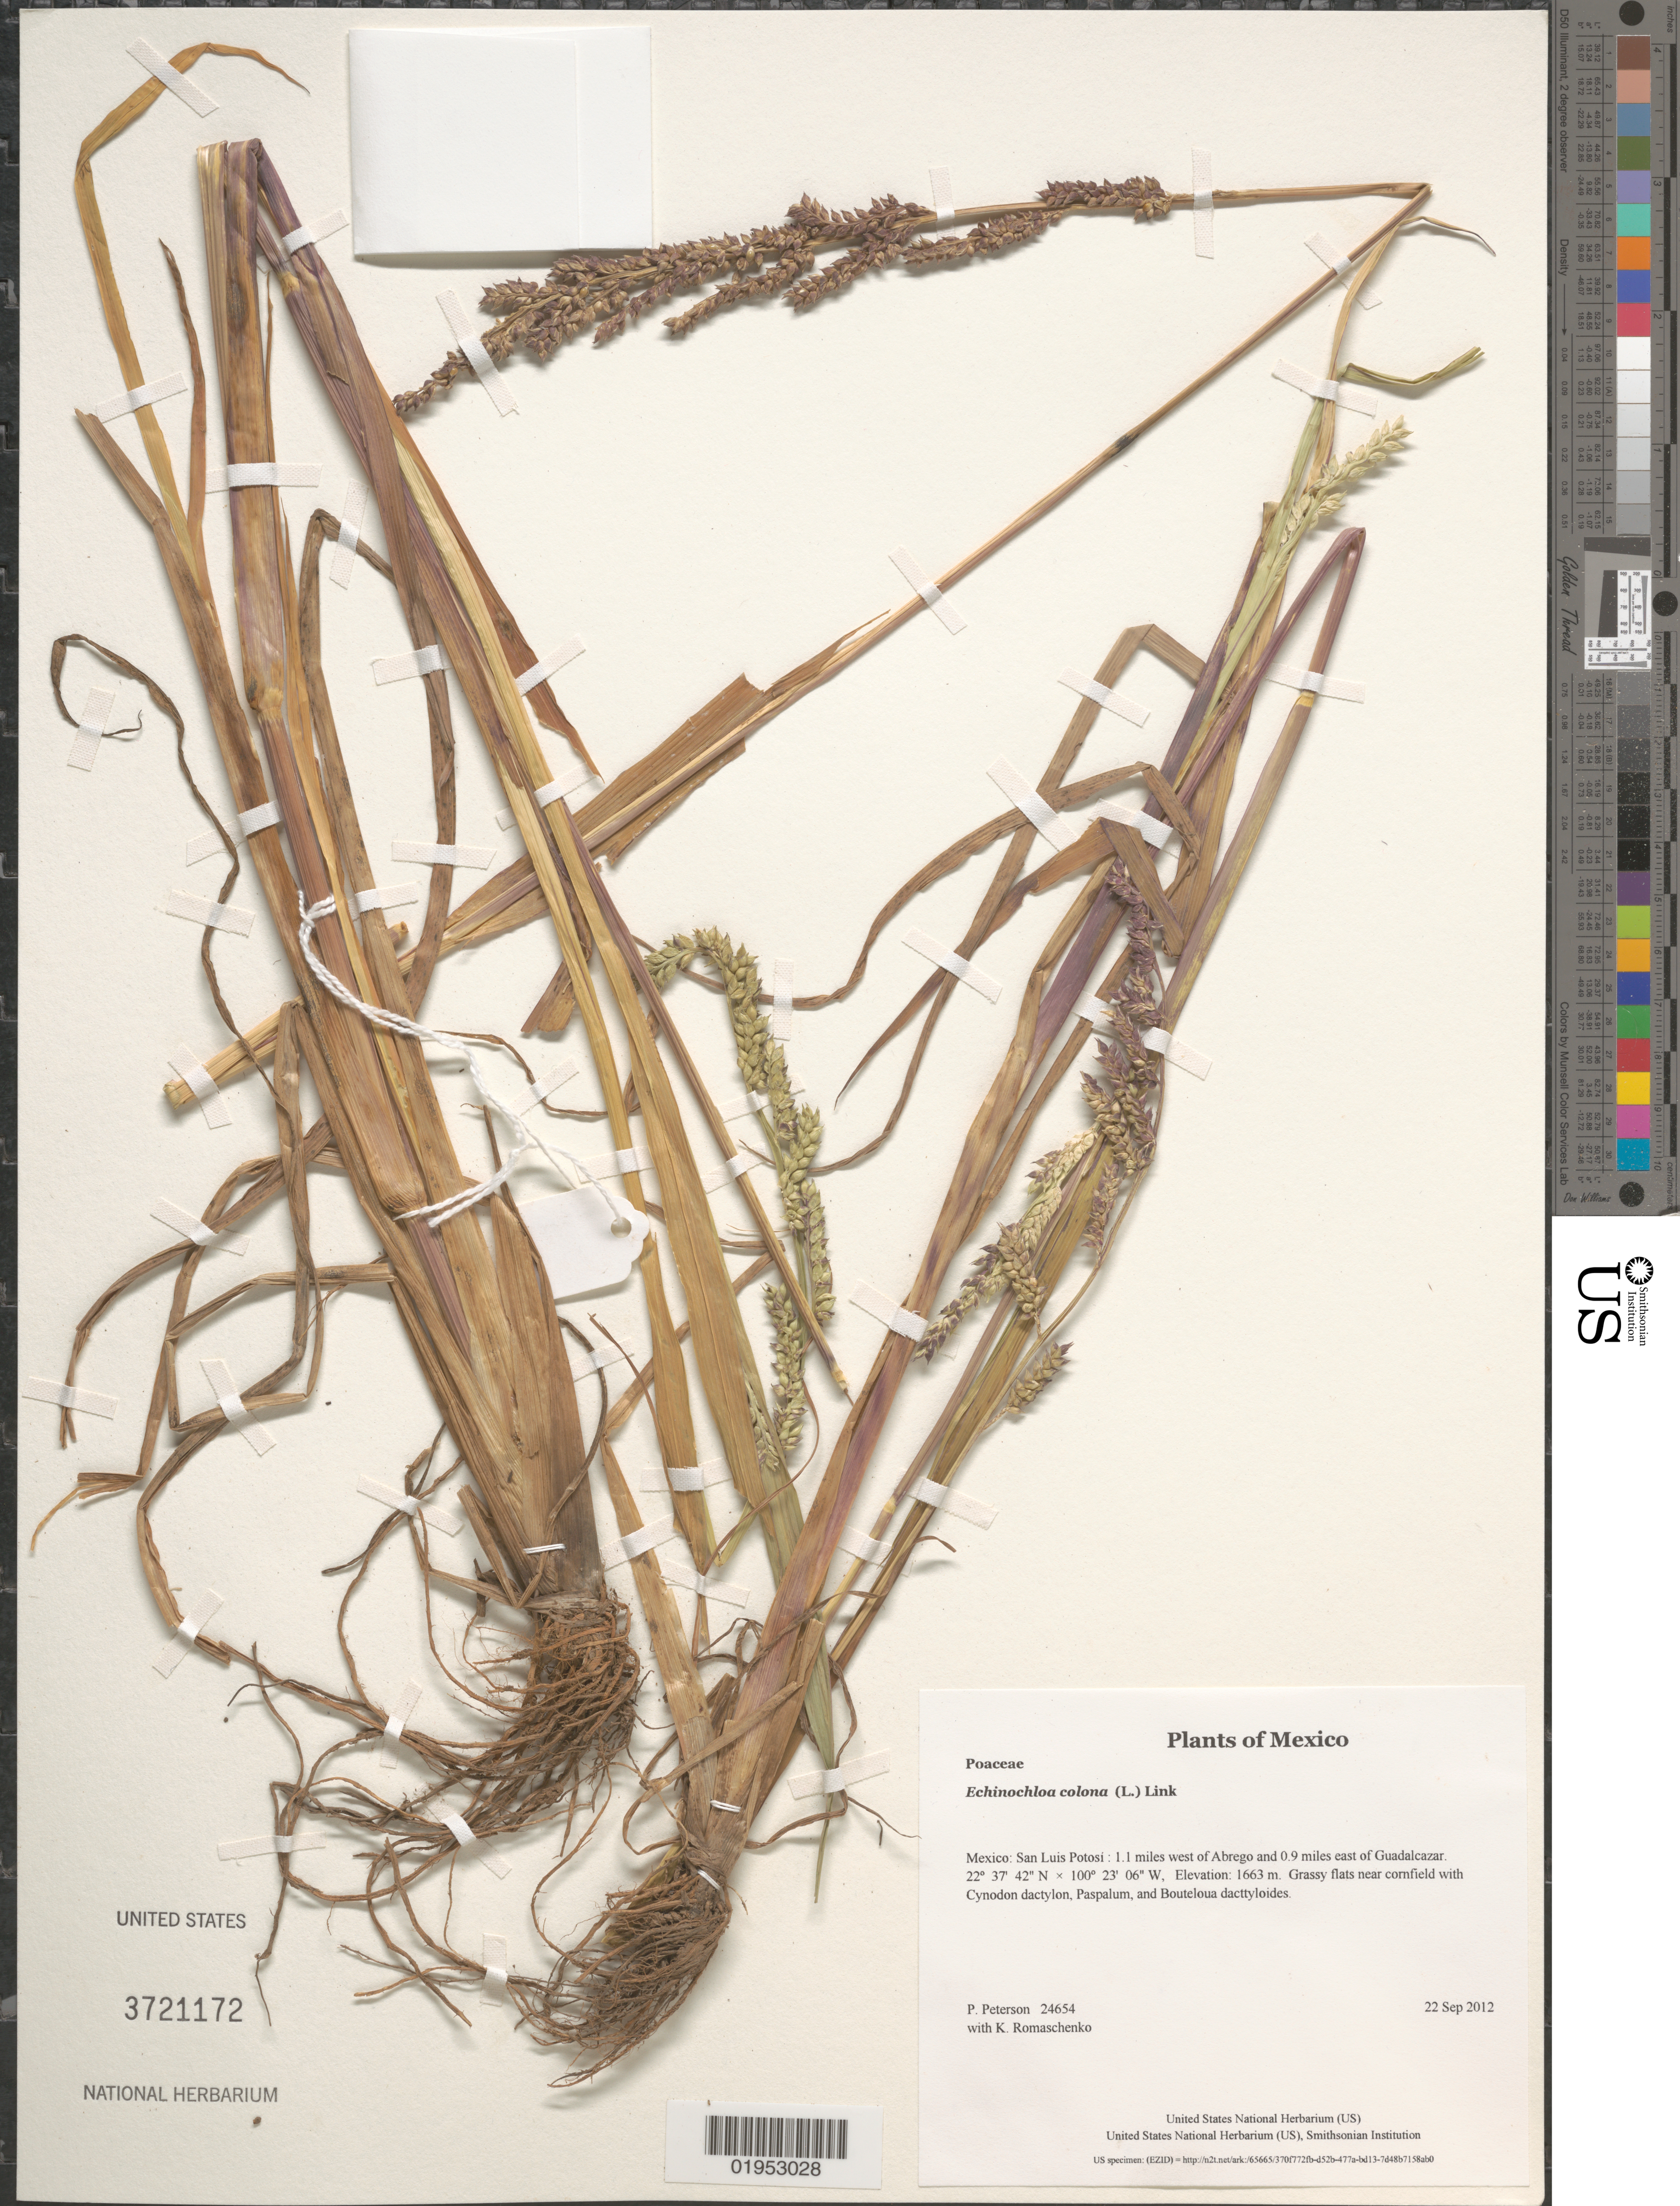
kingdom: Plantae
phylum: Tracheophyta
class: Liliopsida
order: Poales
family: Poaceae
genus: Echinochloa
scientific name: Echinochloa colona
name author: (L.) Link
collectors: P. M. Peterson & K. Romaschenko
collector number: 24654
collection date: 2012-09-22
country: Mexico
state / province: San Luis Potosí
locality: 1.1 miles west of Abrego and 0.9 miles east of Guadalcazar.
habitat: Grassy flats near cornfield with Cynodon dactylon, Paspalum, and Bouteloua dacttyloides.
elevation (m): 1663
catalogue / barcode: US 3721172